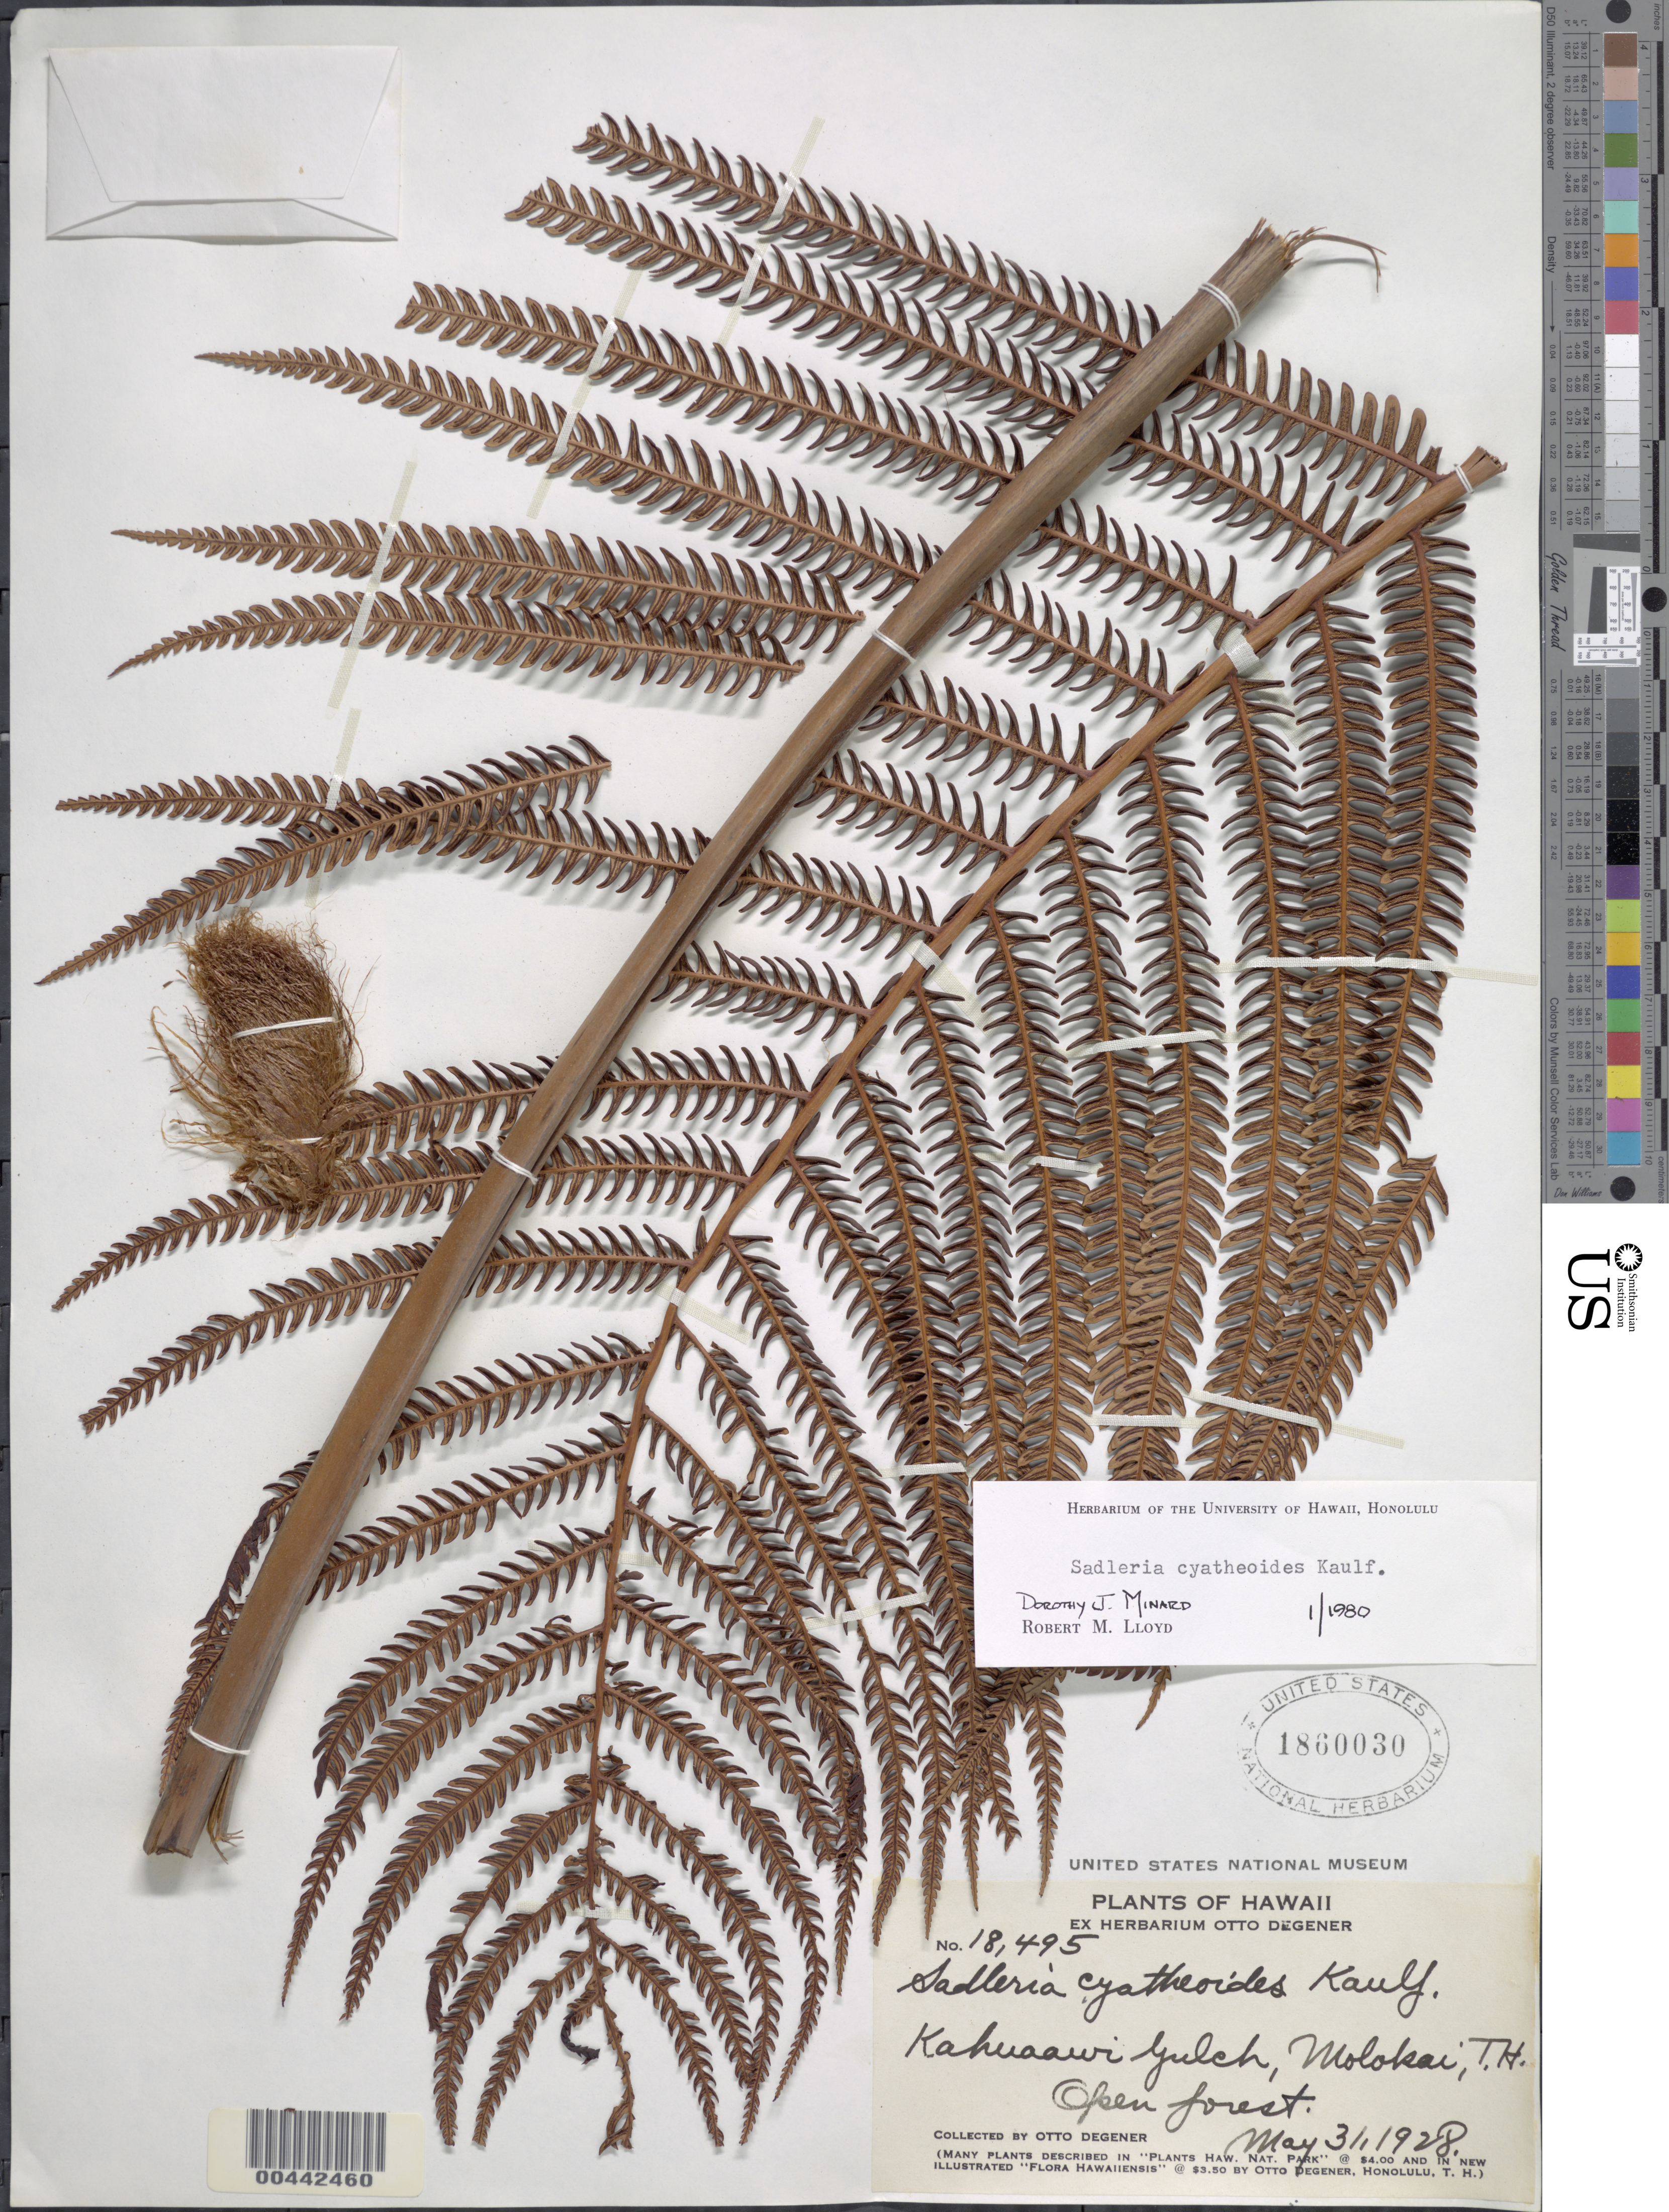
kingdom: Plantae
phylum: Tracheophyta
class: Polypodiopsida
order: Polypodiales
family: Blechnaceae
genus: Sadleria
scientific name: Sadleria cyatheoides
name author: Kaulf.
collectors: O. Degener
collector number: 18495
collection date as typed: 31 May 1928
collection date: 1928-05-31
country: United States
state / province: Hawaii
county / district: Maui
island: Moloka'i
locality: Kahuaawi Gulch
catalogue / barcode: US 1860030